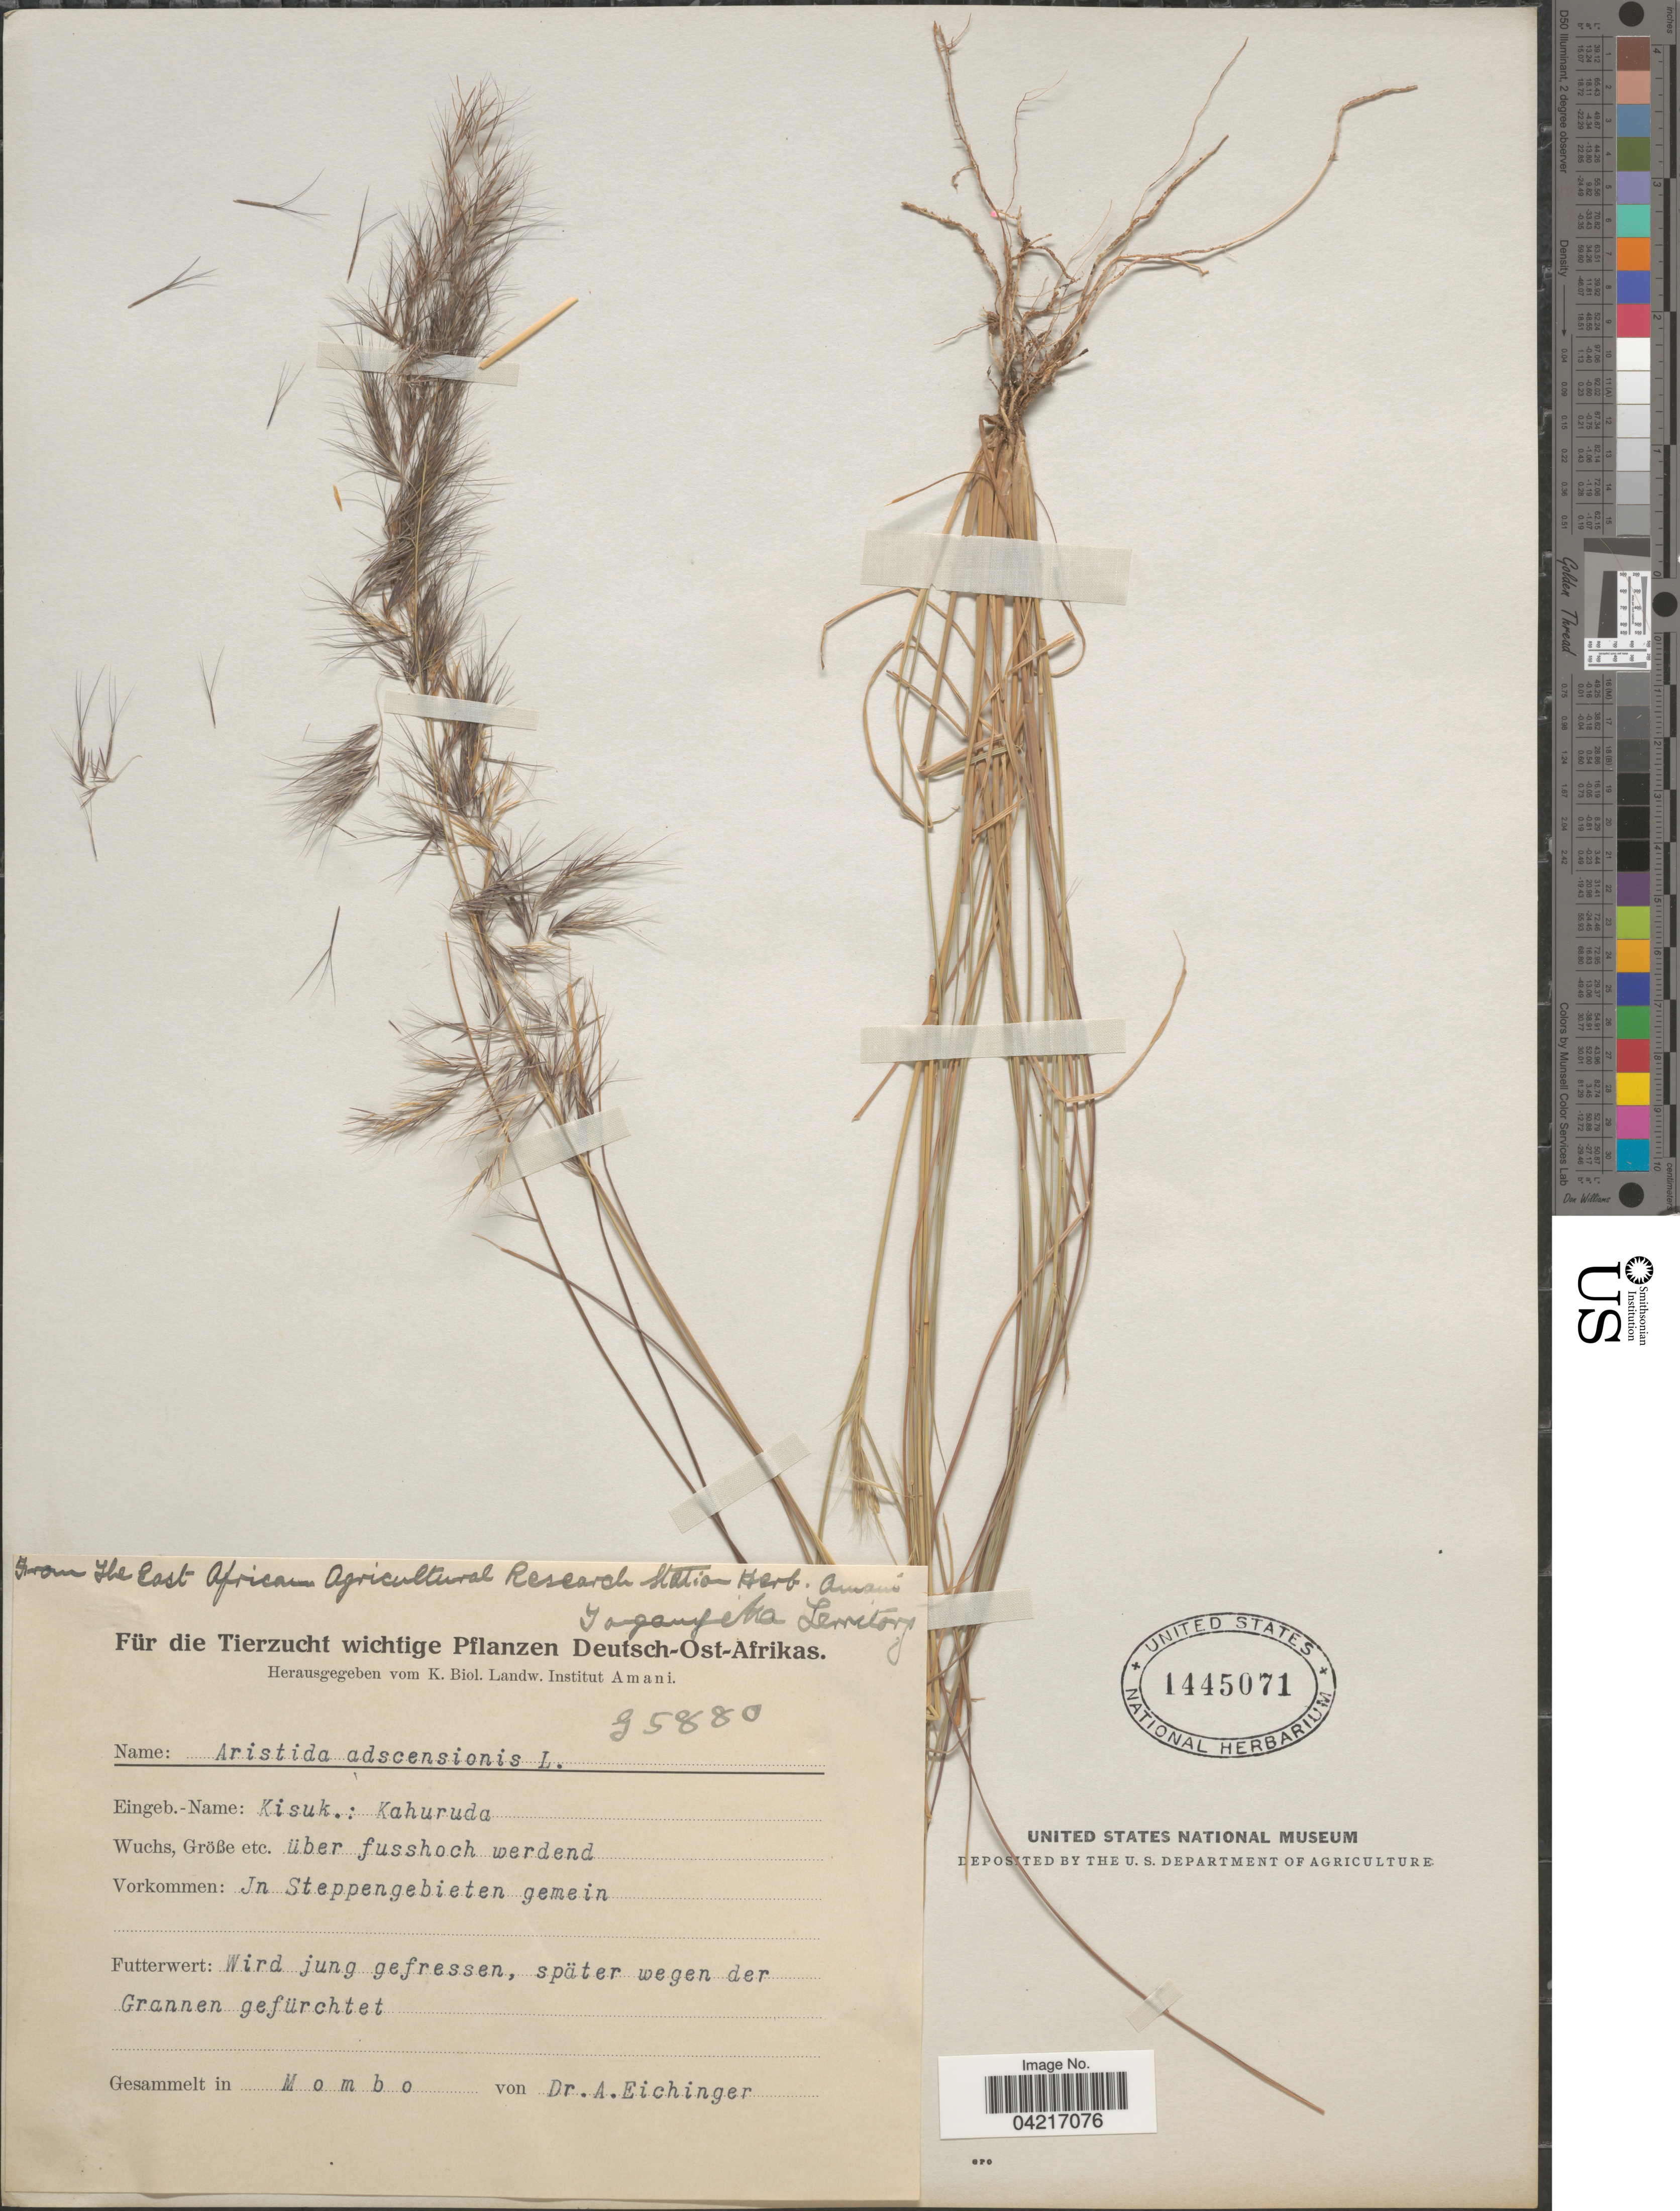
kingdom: Plantae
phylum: Tracheophyta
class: Liliopsida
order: Poales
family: Poaceae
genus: Aristida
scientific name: Aristida adscensionis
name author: L.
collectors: A. Eichinger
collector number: G5880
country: Tanzania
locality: Tanganyika Territory. Deutsch-Ost-Afrikas. Kisuk: Kahuruda. In Steppengebieten gemein. Mombo.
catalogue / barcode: US 1445071